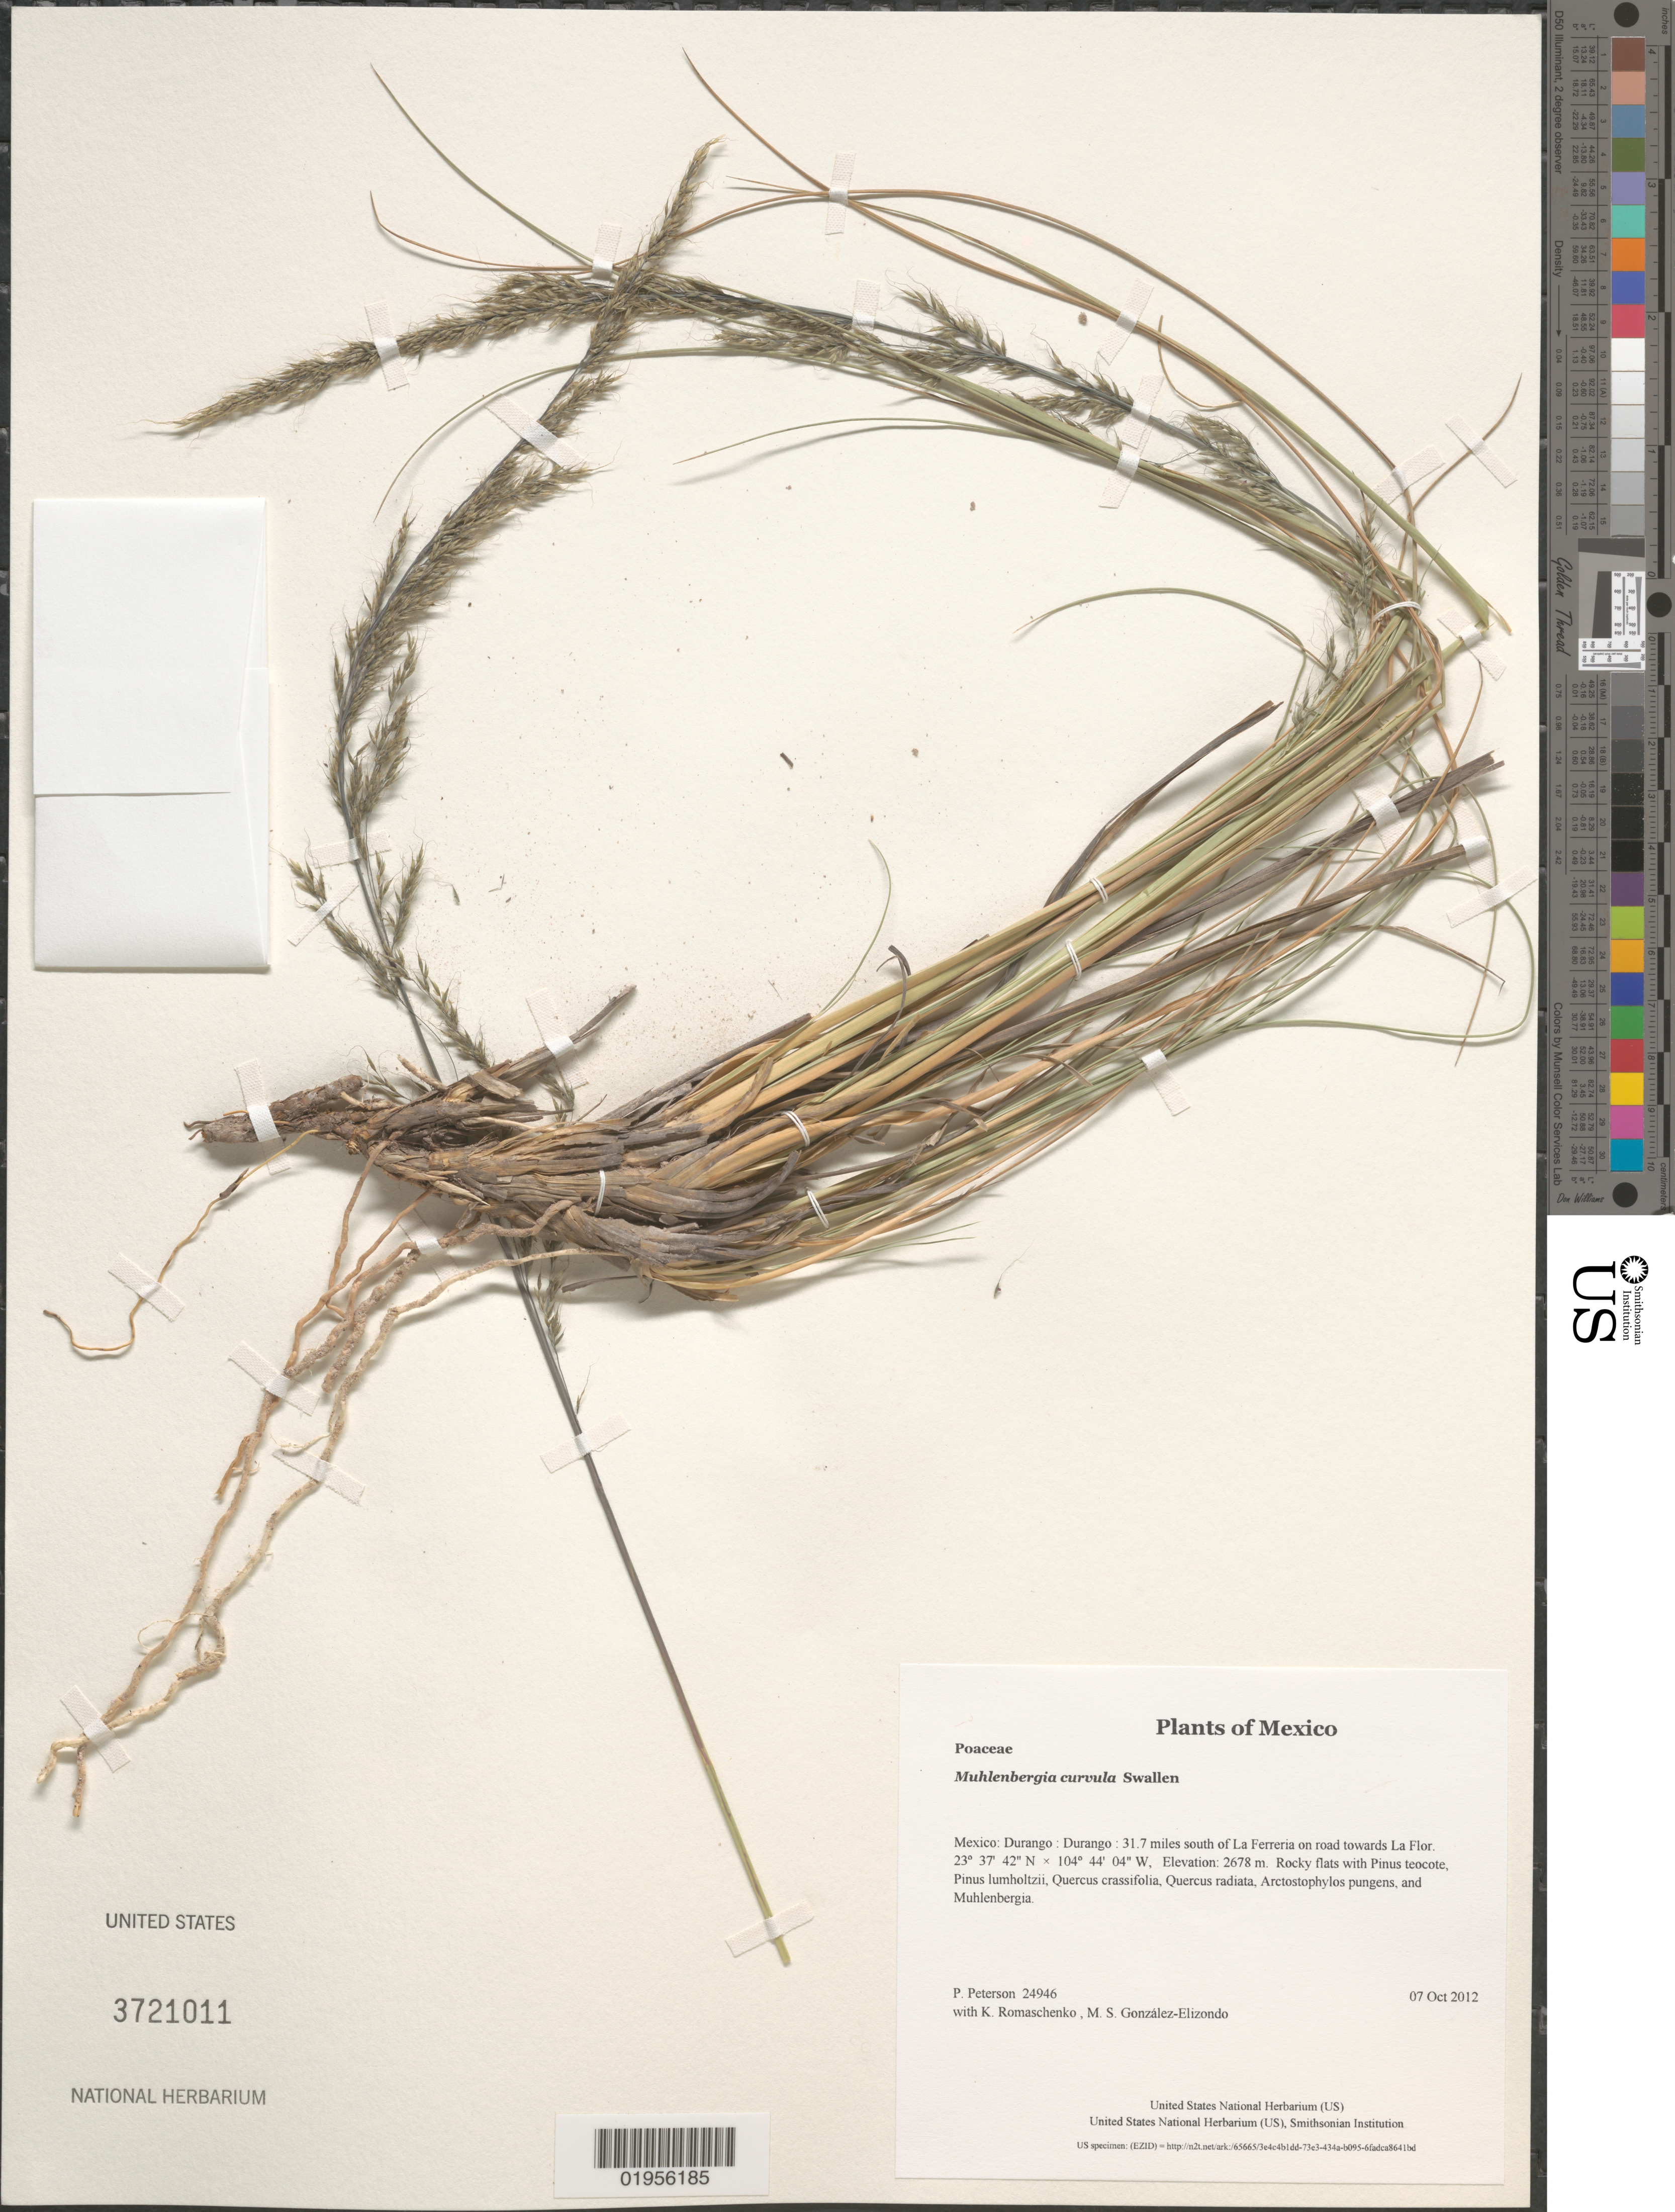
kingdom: Plantae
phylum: Tracheophyta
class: Liliopsida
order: Poales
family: Poaceae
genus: Muhlenbergia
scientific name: Muhlenbergia curvula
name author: Swallen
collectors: P. M. Peterson, K. Romaschenko & M. S. González-Elizondo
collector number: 24946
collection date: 2012-10-07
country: Mexico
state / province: Durango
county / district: Durango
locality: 31.7 miles south of La Ferreria on road towards La Flor.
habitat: Rocky flats with Pinus teocote, Pinus lumholtzii, Quercus crassifolia, Quercus radiata, Arctostophylos pungens, and Muhlenbergia.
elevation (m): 2678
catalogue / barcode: US 3721011